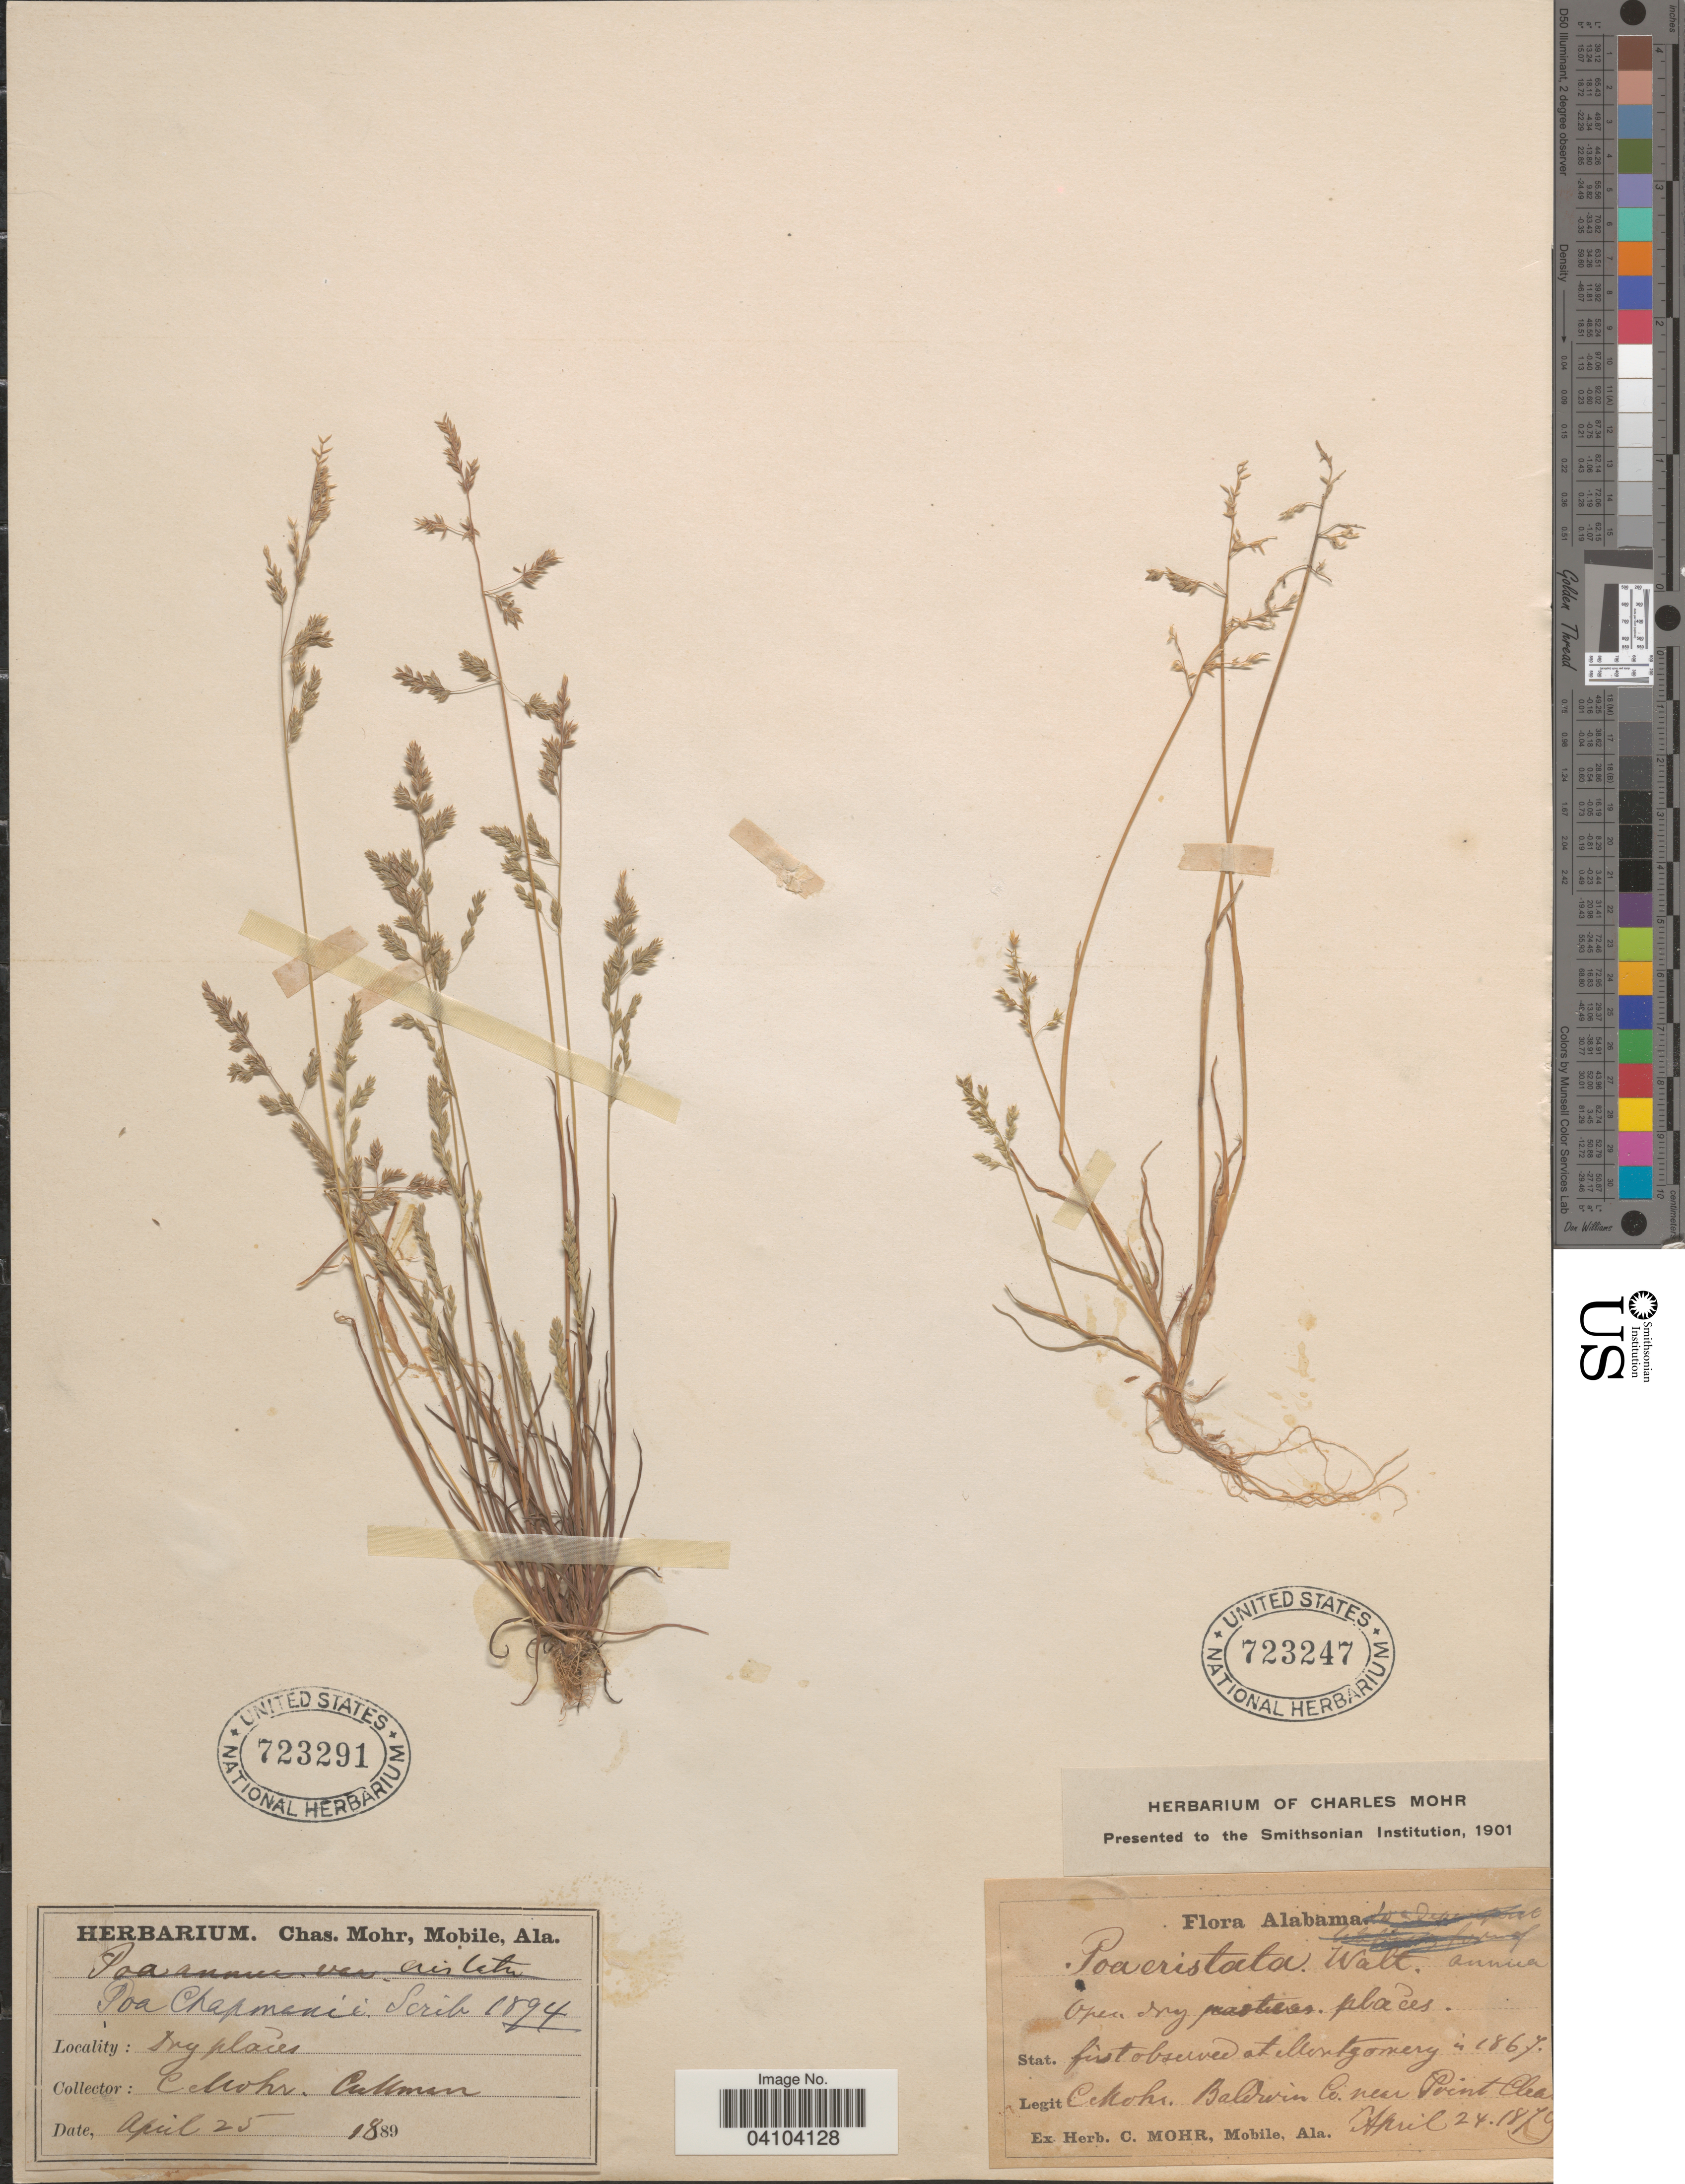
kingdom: Plantae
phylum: Tracheophyta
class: Liliopsida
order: Poales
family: Poaceae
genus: Poa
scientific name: Poa chapmaniana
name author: Scribn.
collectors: C. T. Mohr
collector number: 1867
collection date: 1879-04-24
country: United States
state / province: Alabama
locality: At Montgomery. Baldwin Co. near Point Clear.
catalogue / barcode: US 723247-2